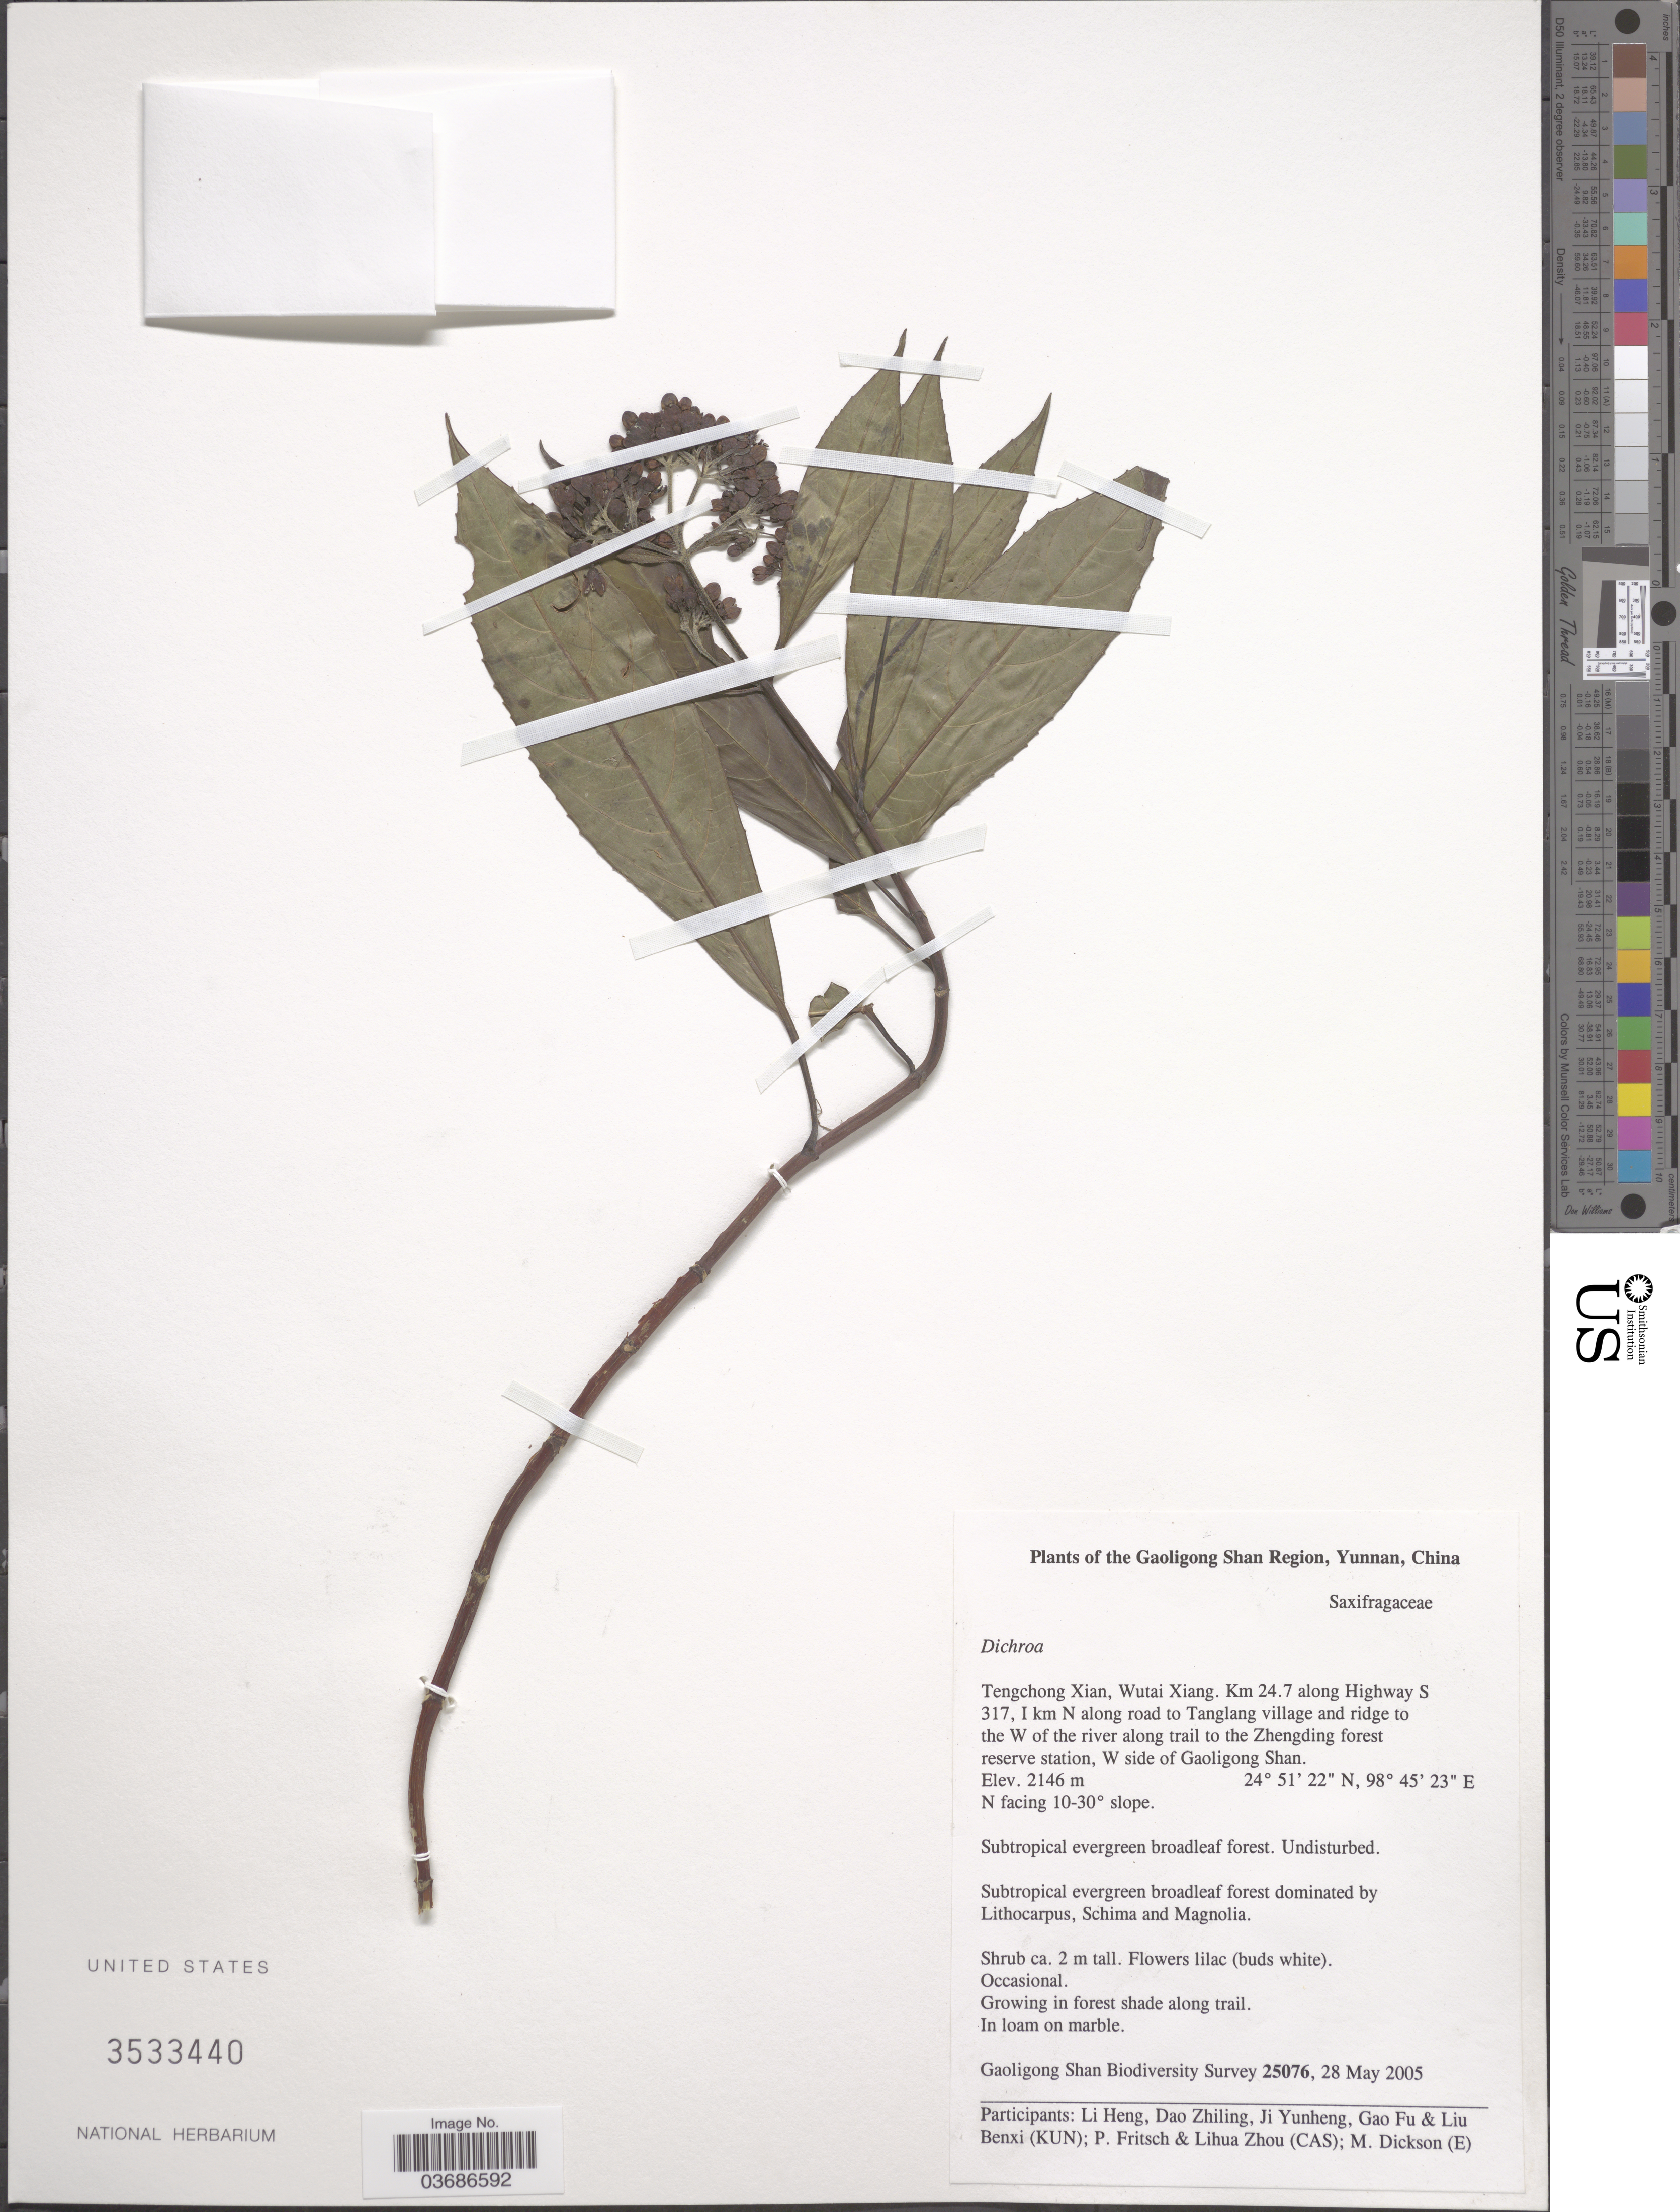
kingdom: Plantae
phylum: Tracheophyta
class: Magnoliopsida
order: Cornales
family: Hydrangeaceae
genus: Hydrangea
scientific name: Hydrangea sp.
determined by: Strong, Mark T., (BOT), Smithsonian Institution - National Museum of Natural History (UNITED STATES)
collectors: Gaoligong Shan Biodiversity Survey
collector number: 25076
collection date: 2005-05-28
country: China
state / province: Yunnan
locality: Gaoligong Shan Region. Tengchong Xian, Wutai Xiang. Km 24.7 along Highway S 317, I km N along road to Tanglang village and ridge to the W of the river along trail to the Zhengding forest reserve station, W side of Gaoligong Shan. N facing 10-30° slope.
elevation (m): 2146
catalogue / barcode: US 3533440